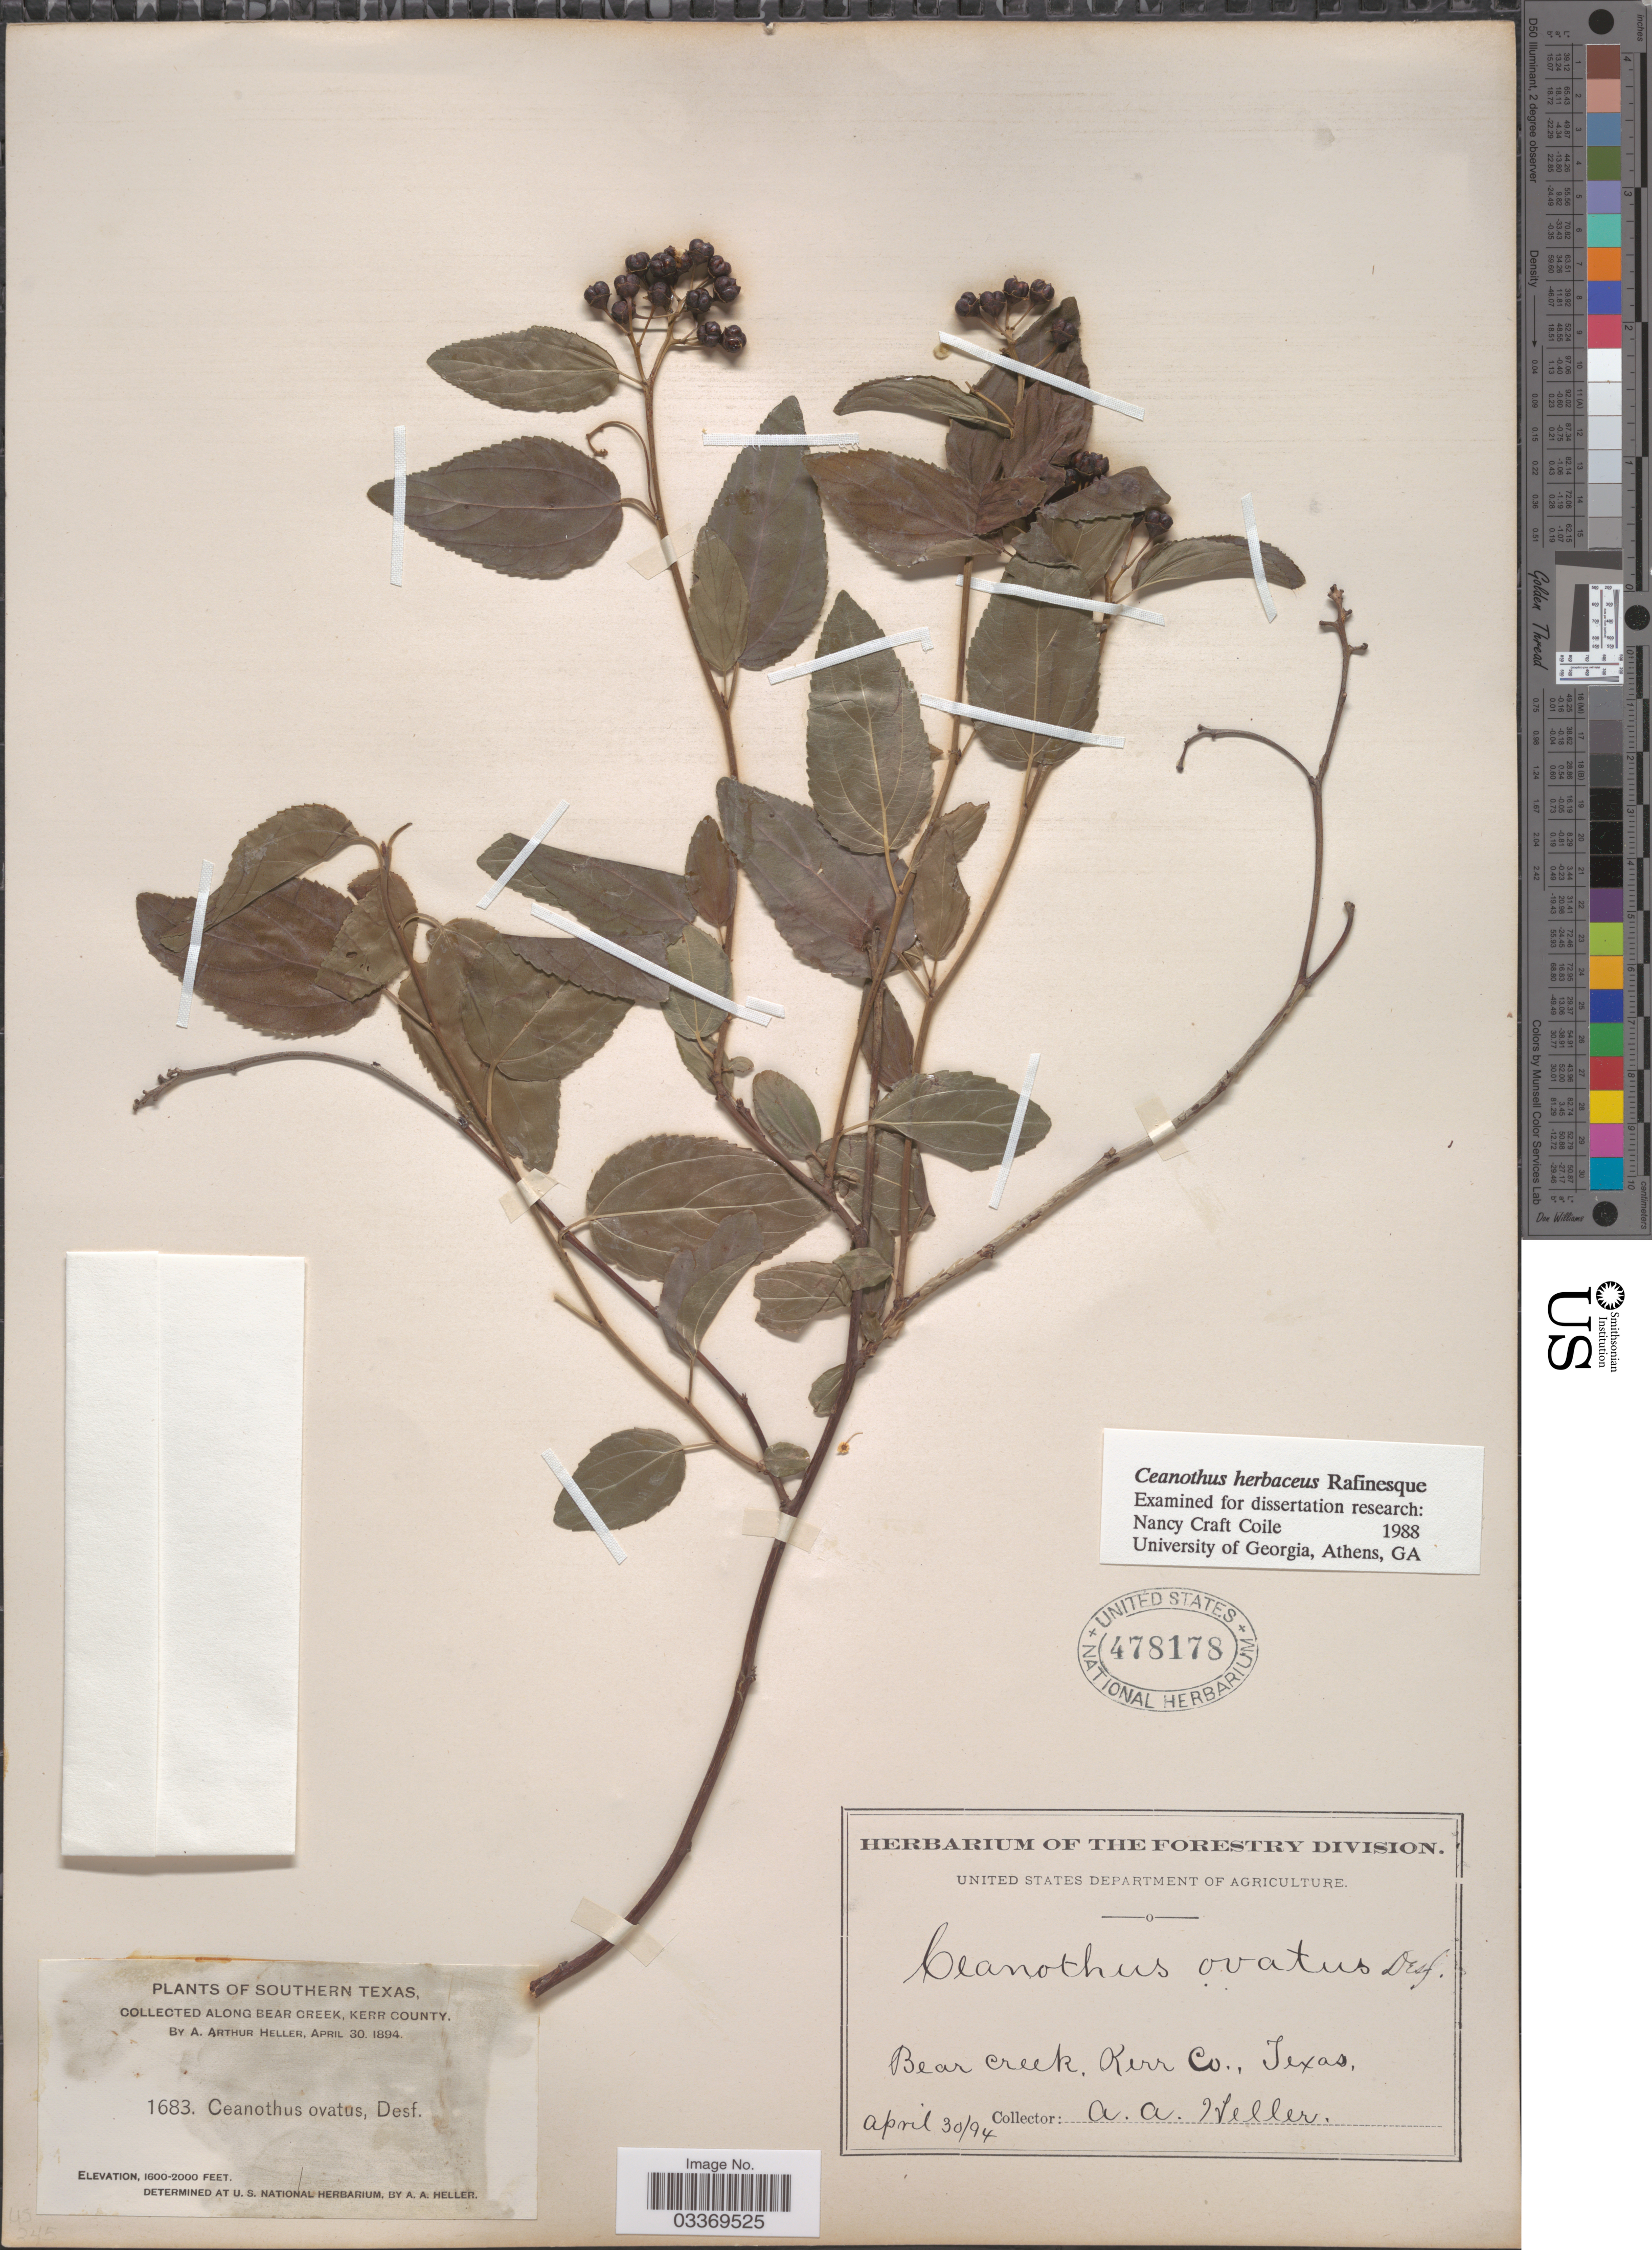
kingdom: Plantae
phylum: Tracheophyta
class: Magnoliopsida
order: Rosales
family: Rhamnaceae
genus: Ceanothus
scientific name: Ceanothus ovatus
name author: Desf.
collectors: A. A. Heller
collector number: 1683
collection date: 1894-04-30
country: United States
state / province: Texas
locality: Southern Texas. Along Bear Creek, Kerr County.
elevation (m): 488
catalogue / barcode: US 478178